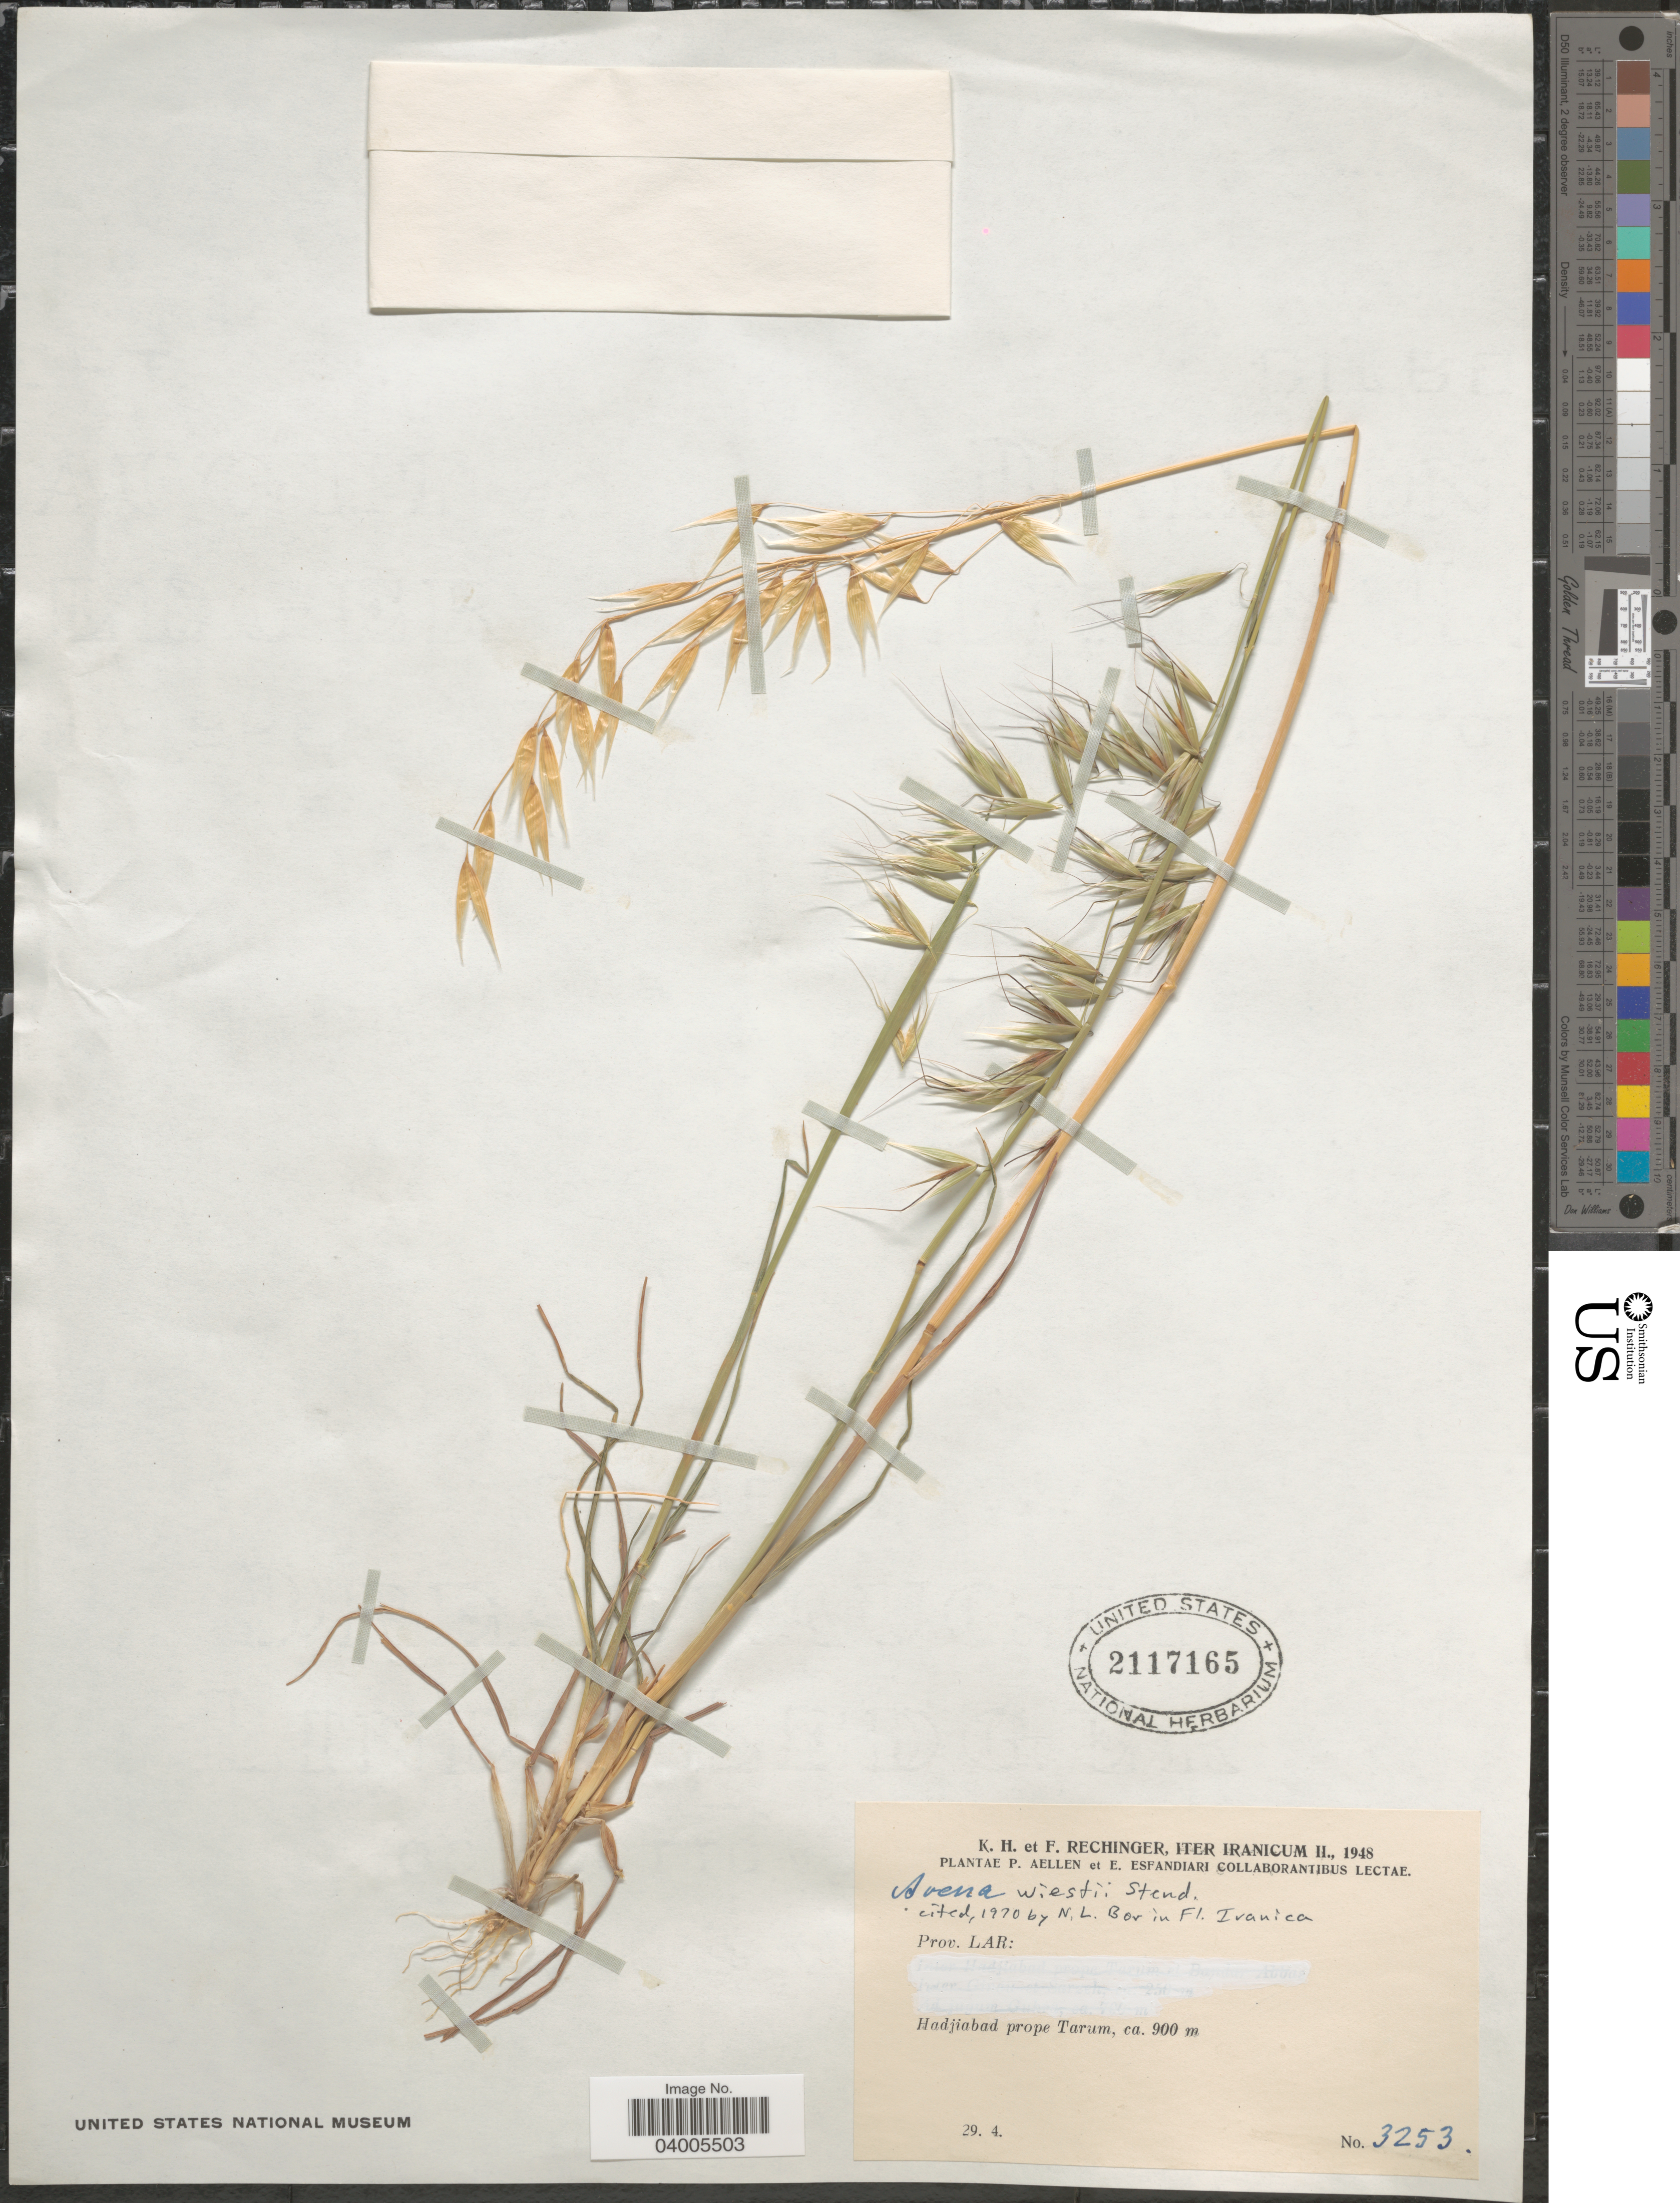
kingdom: Plantae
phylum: Tracheophyta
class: Liliopsida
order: Poales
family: Poaceae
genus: Avena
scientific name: Avena wiestii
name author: Steud.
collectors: K. H. Rechinger & F. Rechinger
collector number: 3253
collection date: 1948-04-29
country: Iran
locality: Iter Iranicum. Prov. Lar: Hadjiabad prope Tarum.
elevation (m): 900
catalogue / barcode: US 2117165